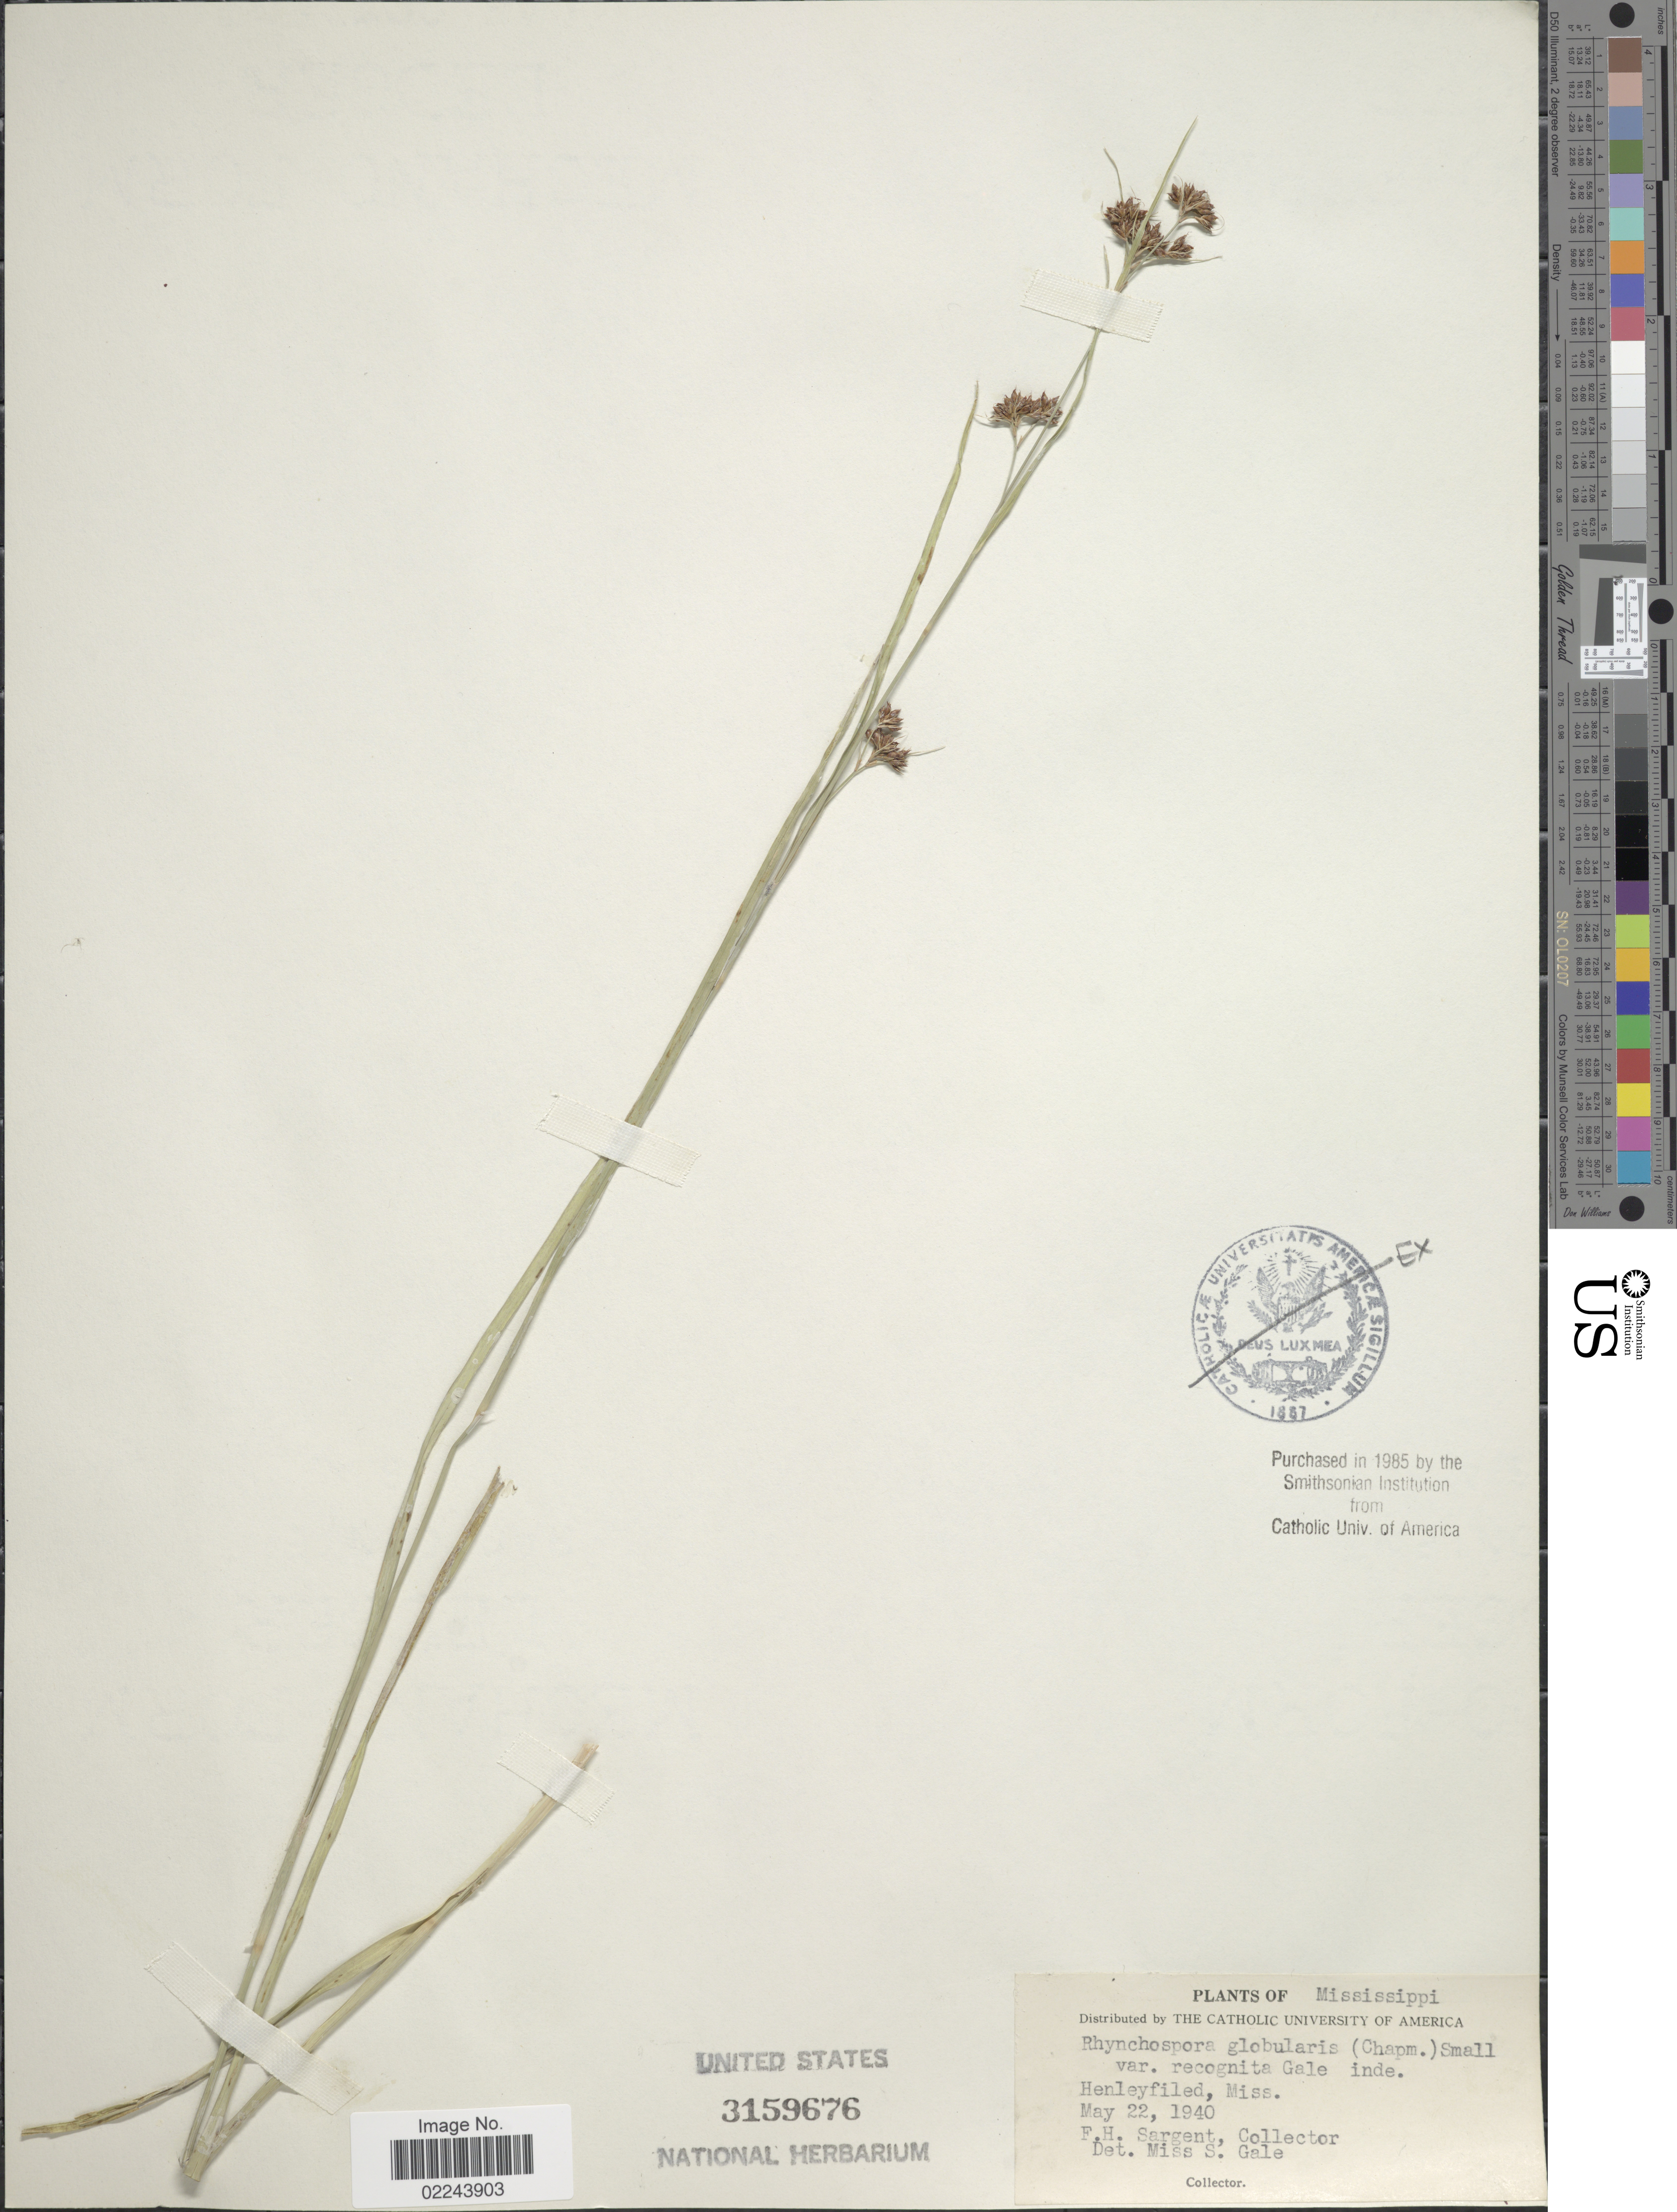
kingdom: Plantae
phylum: Tracheophyta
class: Liliopsida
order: Poales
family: Cyperaceae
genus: Rhynchospora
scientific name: Rhynchospora recognita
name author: (Gale) Kral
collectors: F. H. Sargent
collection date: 1940-05-22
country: United States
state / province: Mississippi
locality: Henleyfield,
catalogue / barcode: US 3159676